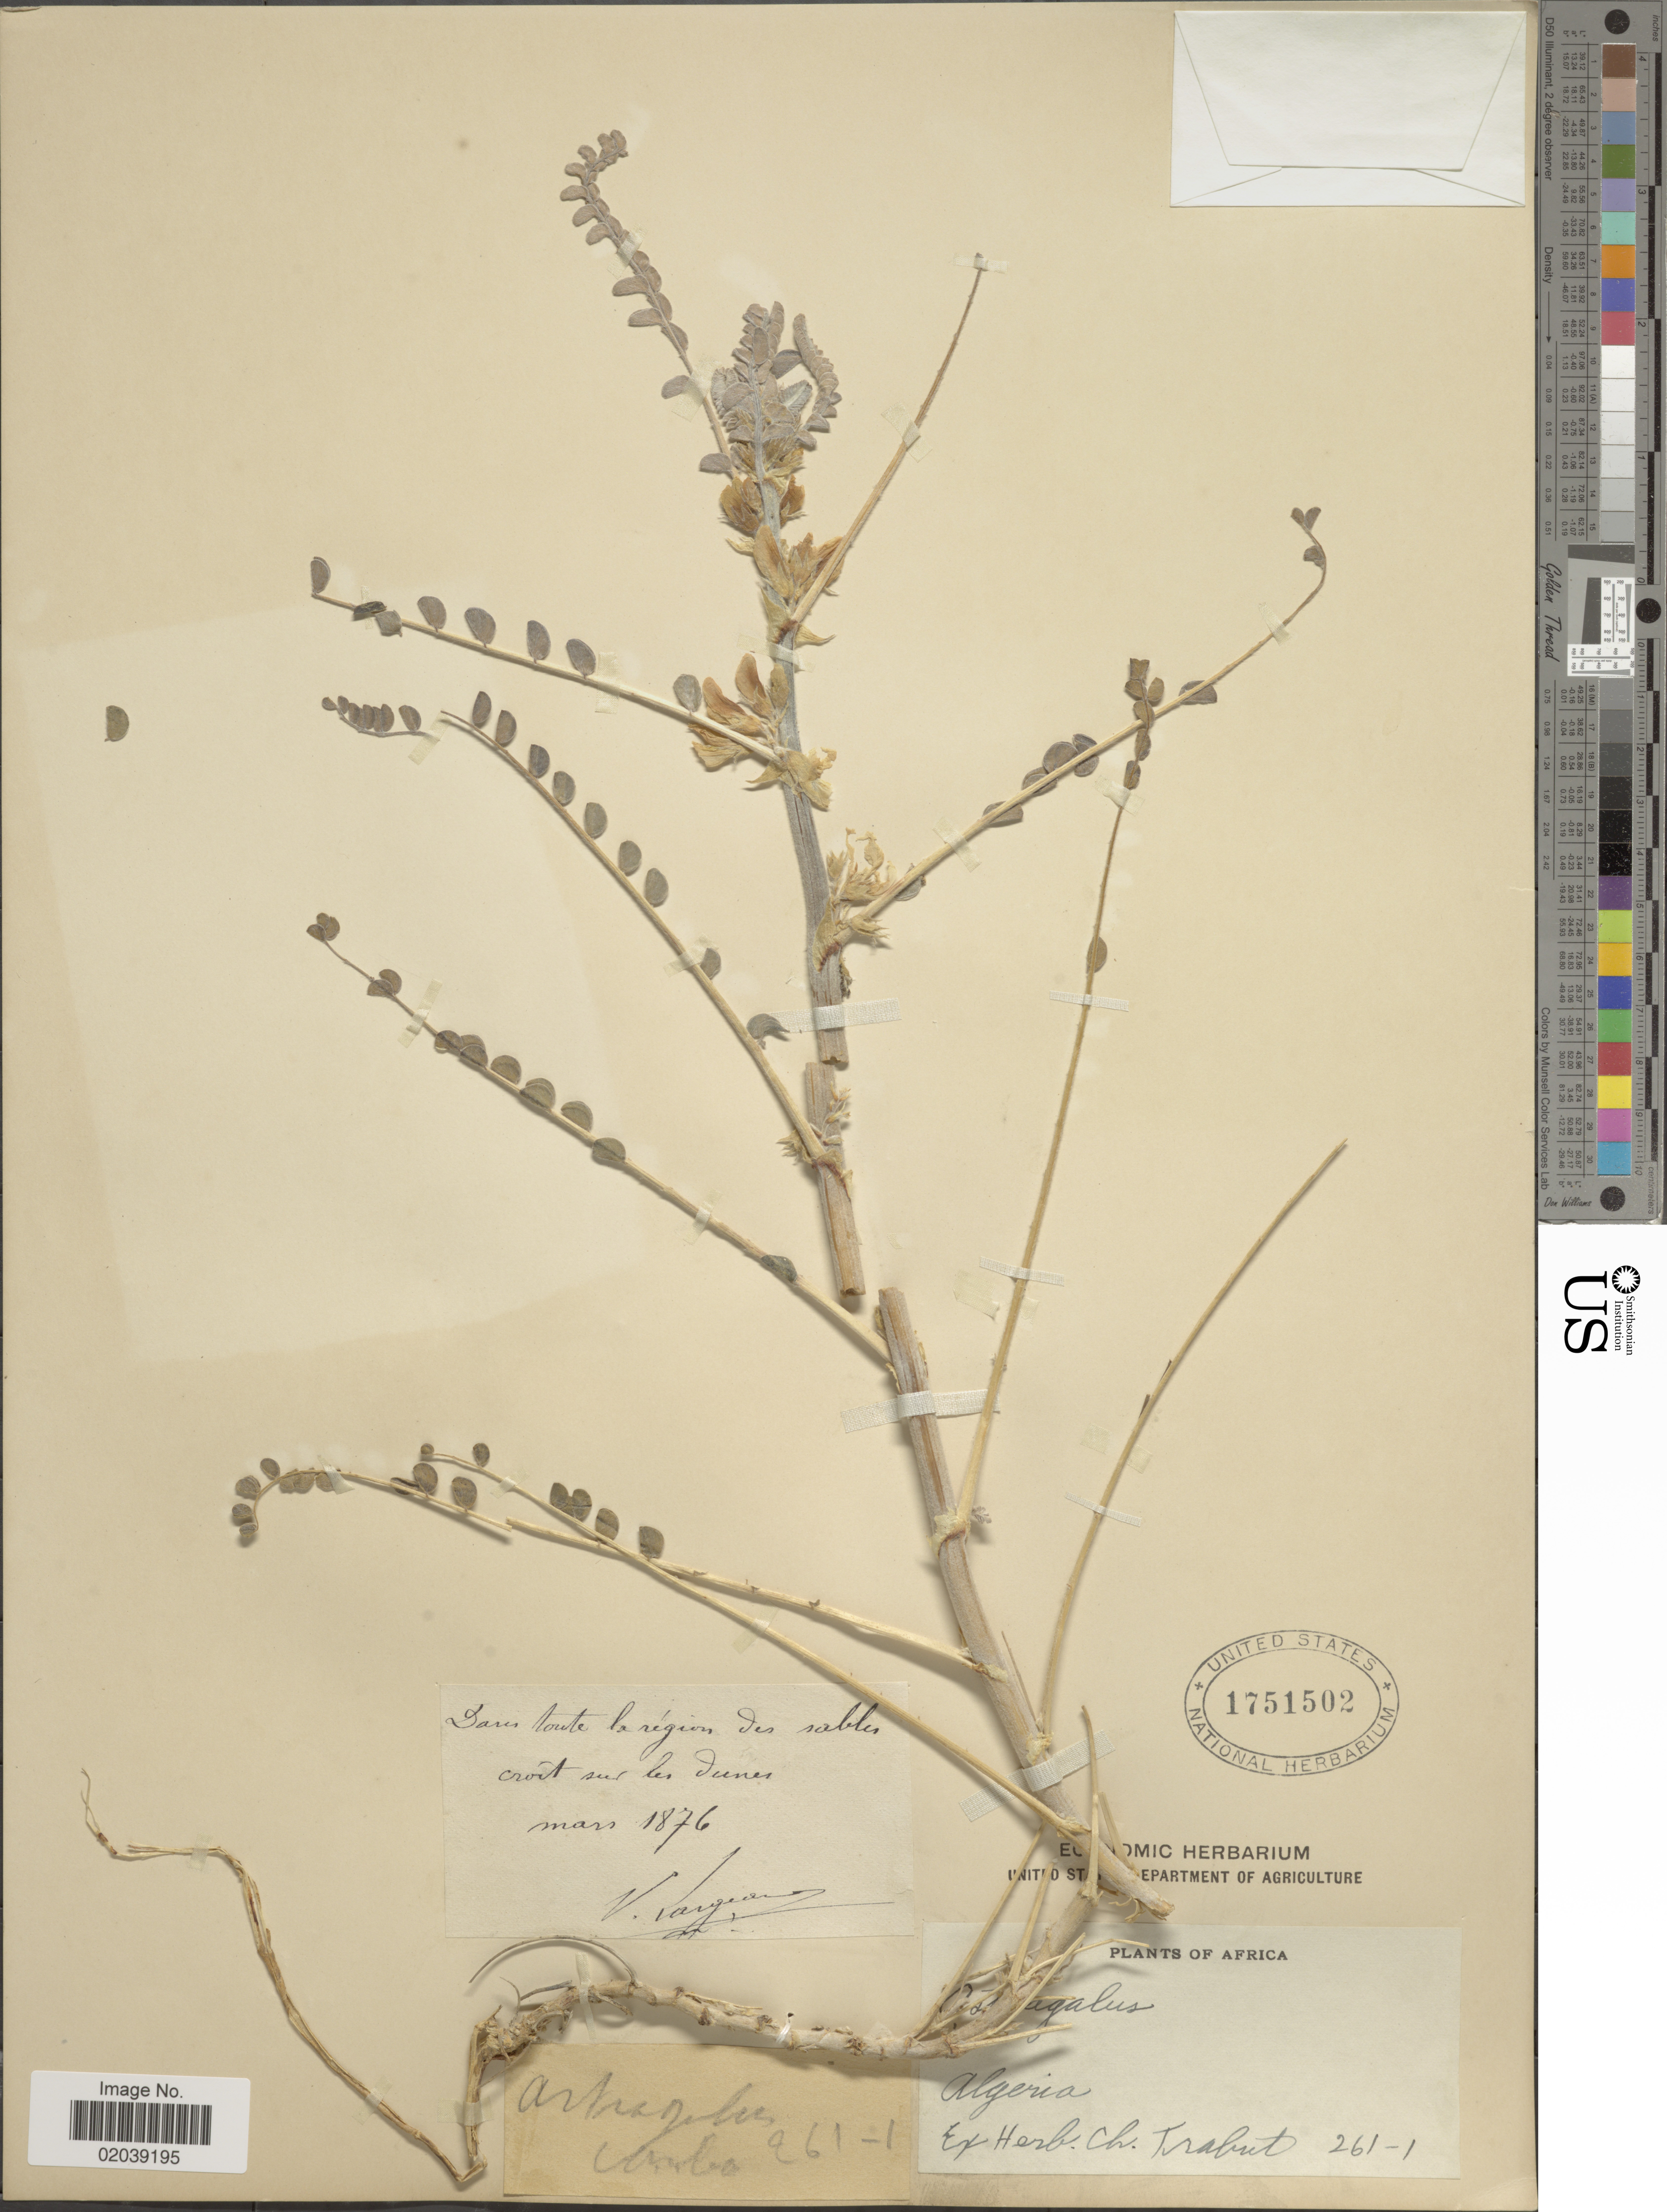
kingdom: Plantae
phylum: Tracheophyta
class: Magnoliopsida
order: Fabales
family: Fabaceae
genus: Astragalus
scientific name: Astragalus sp.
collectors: Ex herb. Ch. Trabut & V. Largear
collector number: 261-1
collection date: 1876-03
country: Algeria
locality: Dares toute la region des sables croit sur les dunes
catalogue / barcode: US 1751502